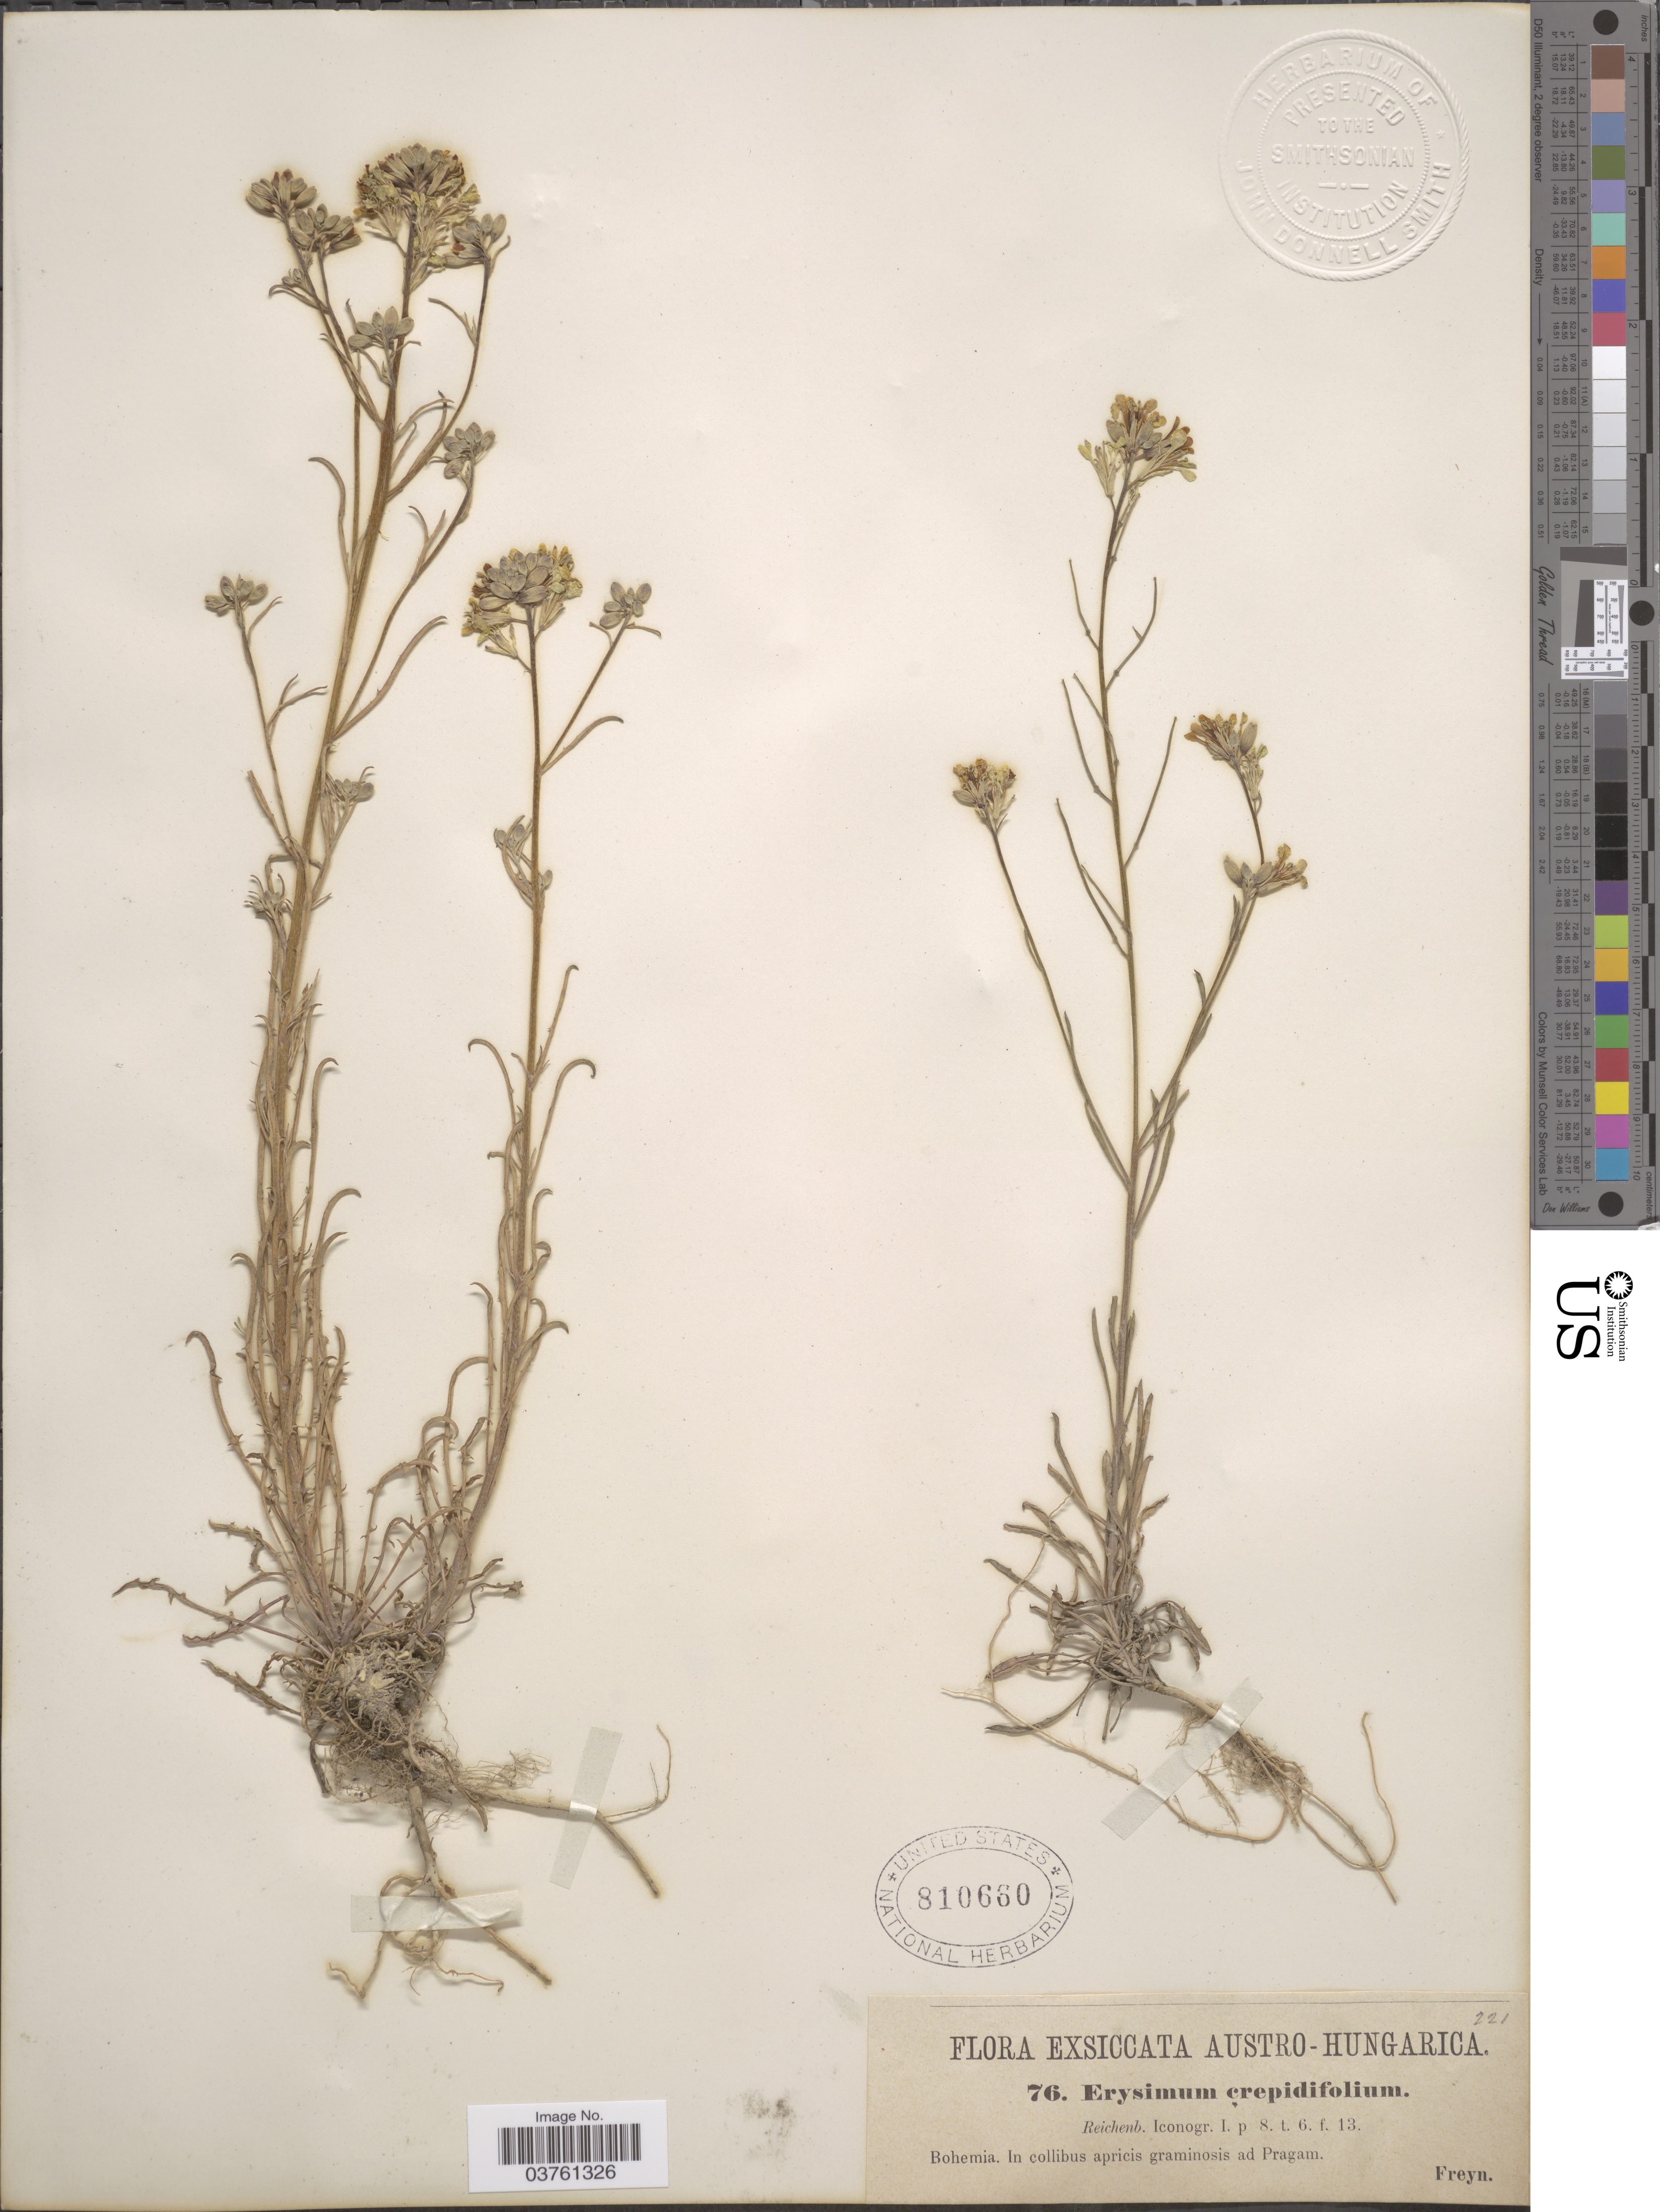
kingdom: Plantae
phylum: Tracheophyta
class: Magnoliopsida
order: Brassicales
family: Brassicaceae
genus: Erysimum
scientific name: Erysimum crepidifolium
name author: Rchb.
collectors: J. Freyn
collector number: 76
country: Czechia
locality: Austro-Hungarica. Bohemia. In collibus apricis graminosis ad Pragam.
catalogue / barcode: US 810660